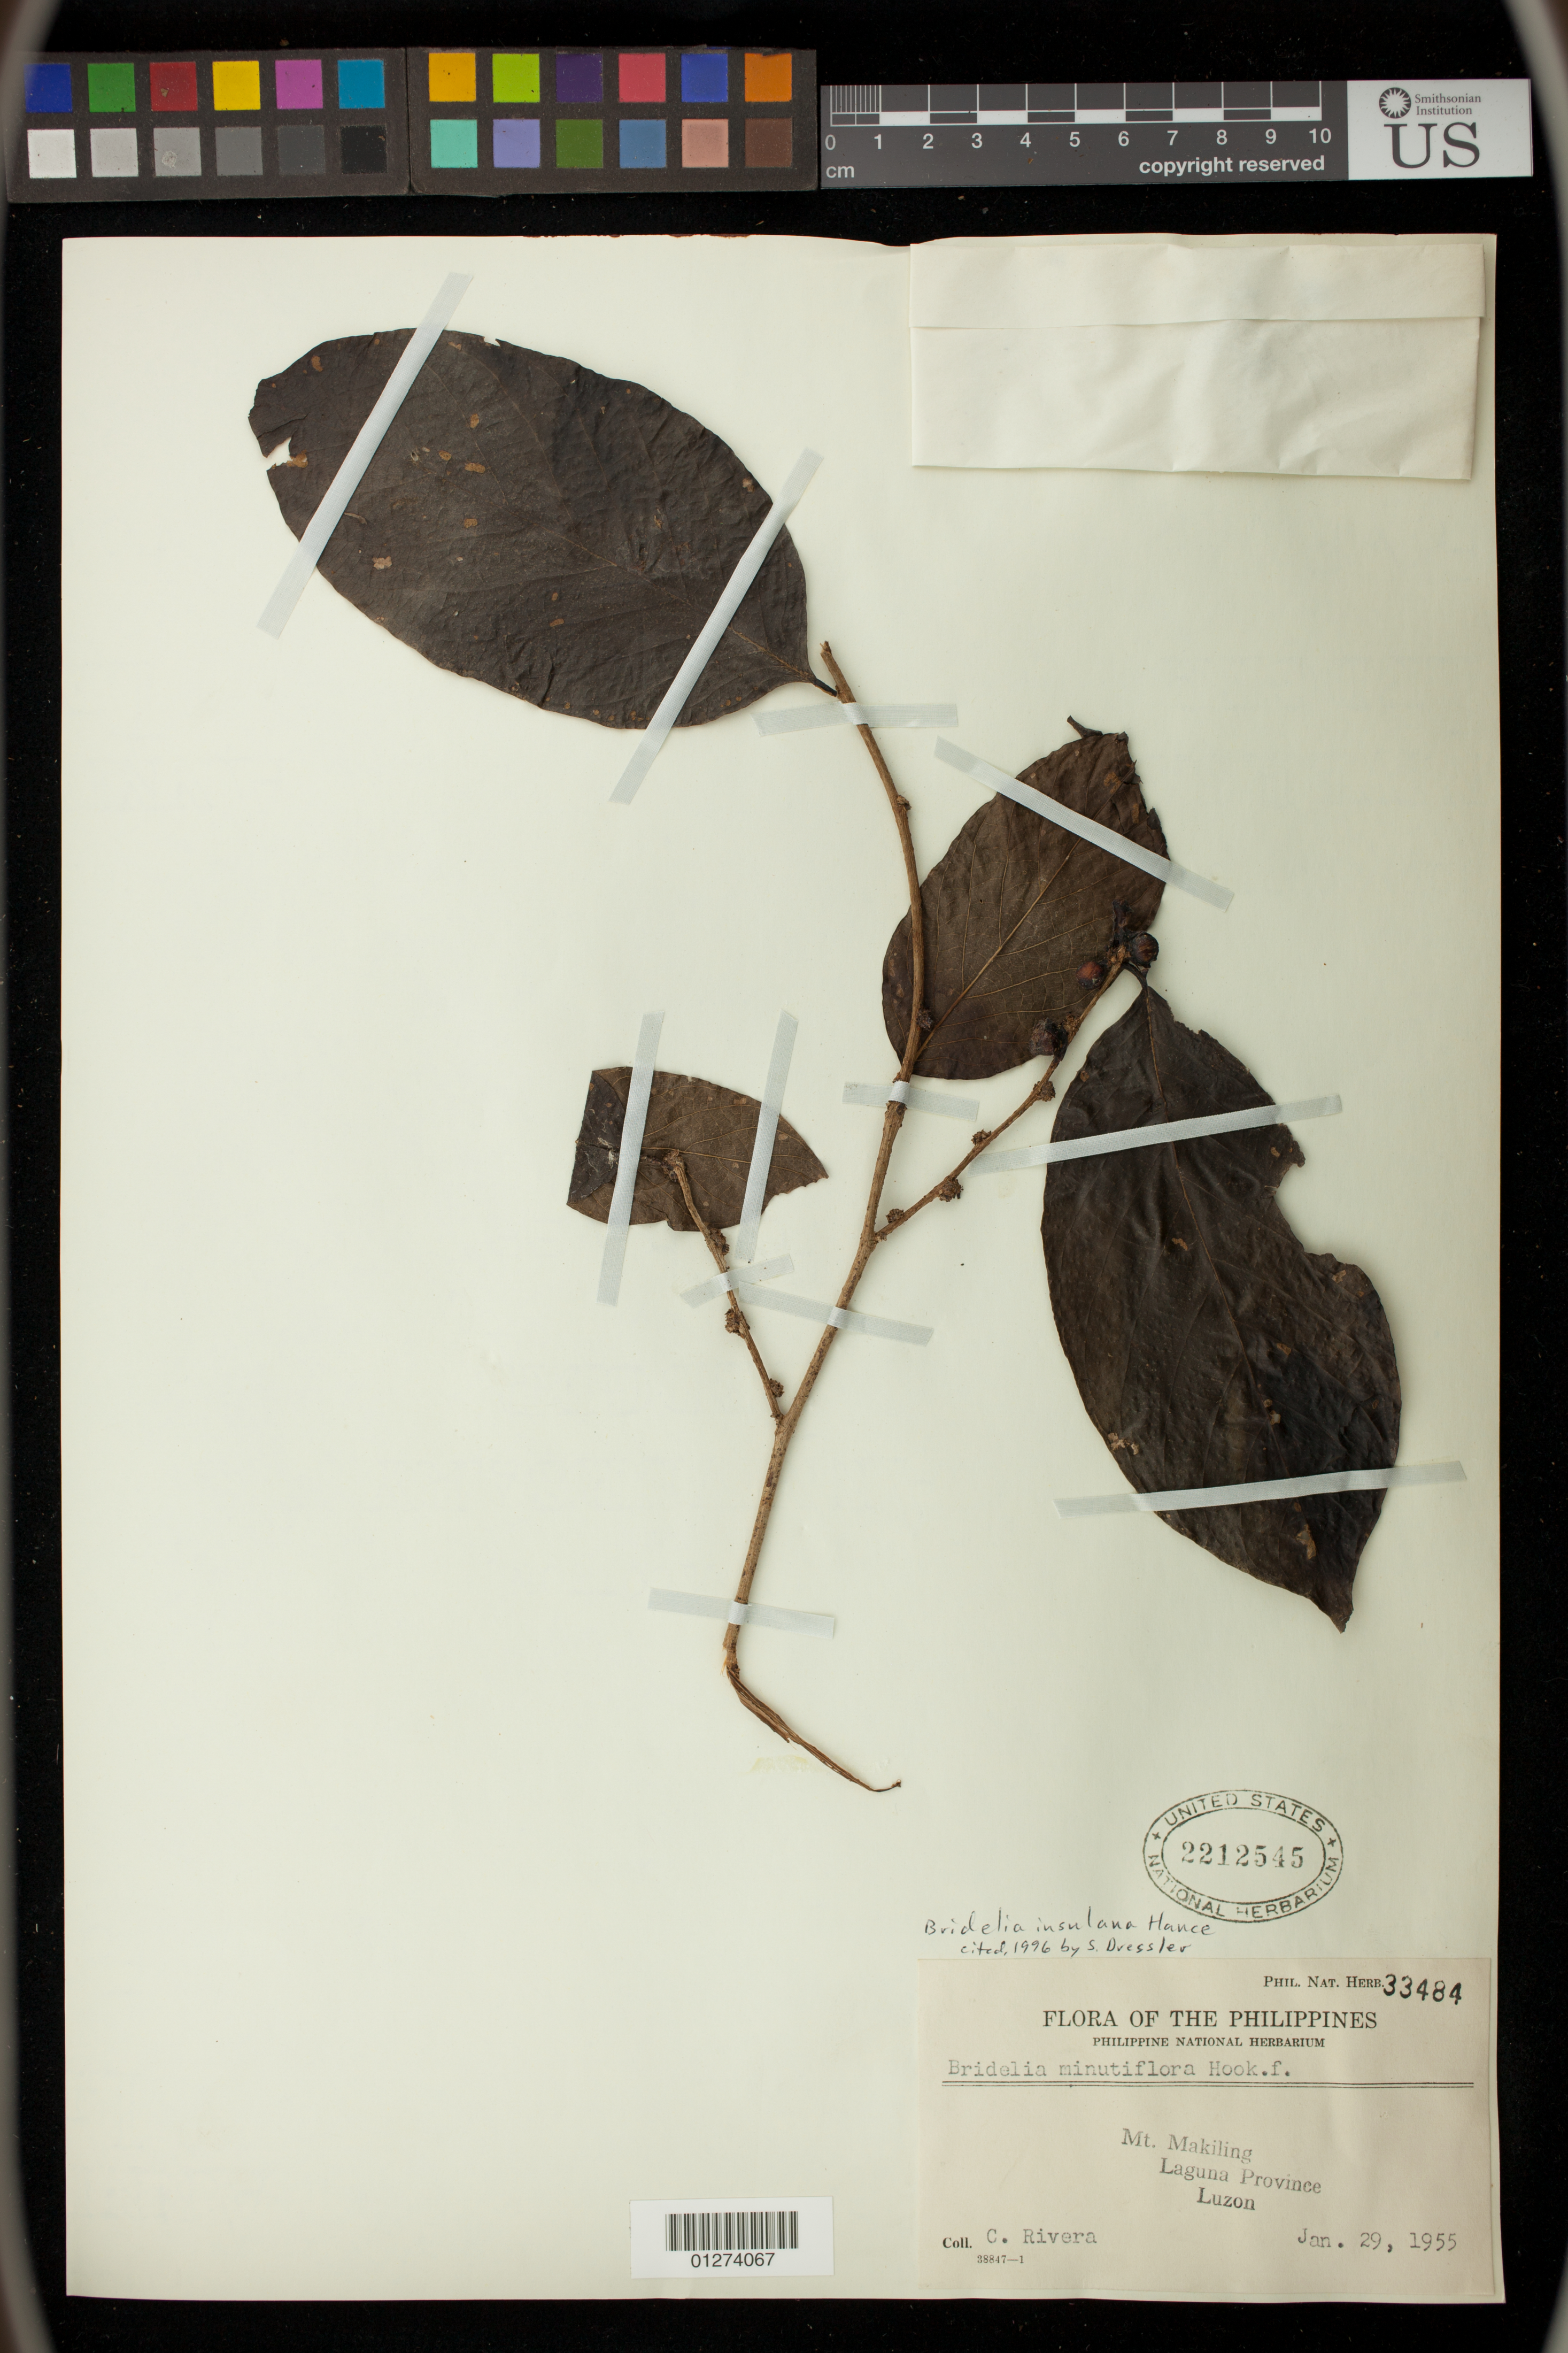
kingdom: Plantae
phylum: Tracheophyta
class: Magnoliopsida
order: Malpighiales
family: Phyllanthaceae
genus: Bridelia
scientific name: Bridelia insulana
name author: Hance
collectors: C. Rivera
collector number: Phil. Nat. Herb. 33484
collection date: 1955-01-29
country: Philippines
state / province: Calabarzon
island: Luzon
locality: Mt. Kakiling, Laguna Province, Luzon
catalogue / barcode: US 2212545